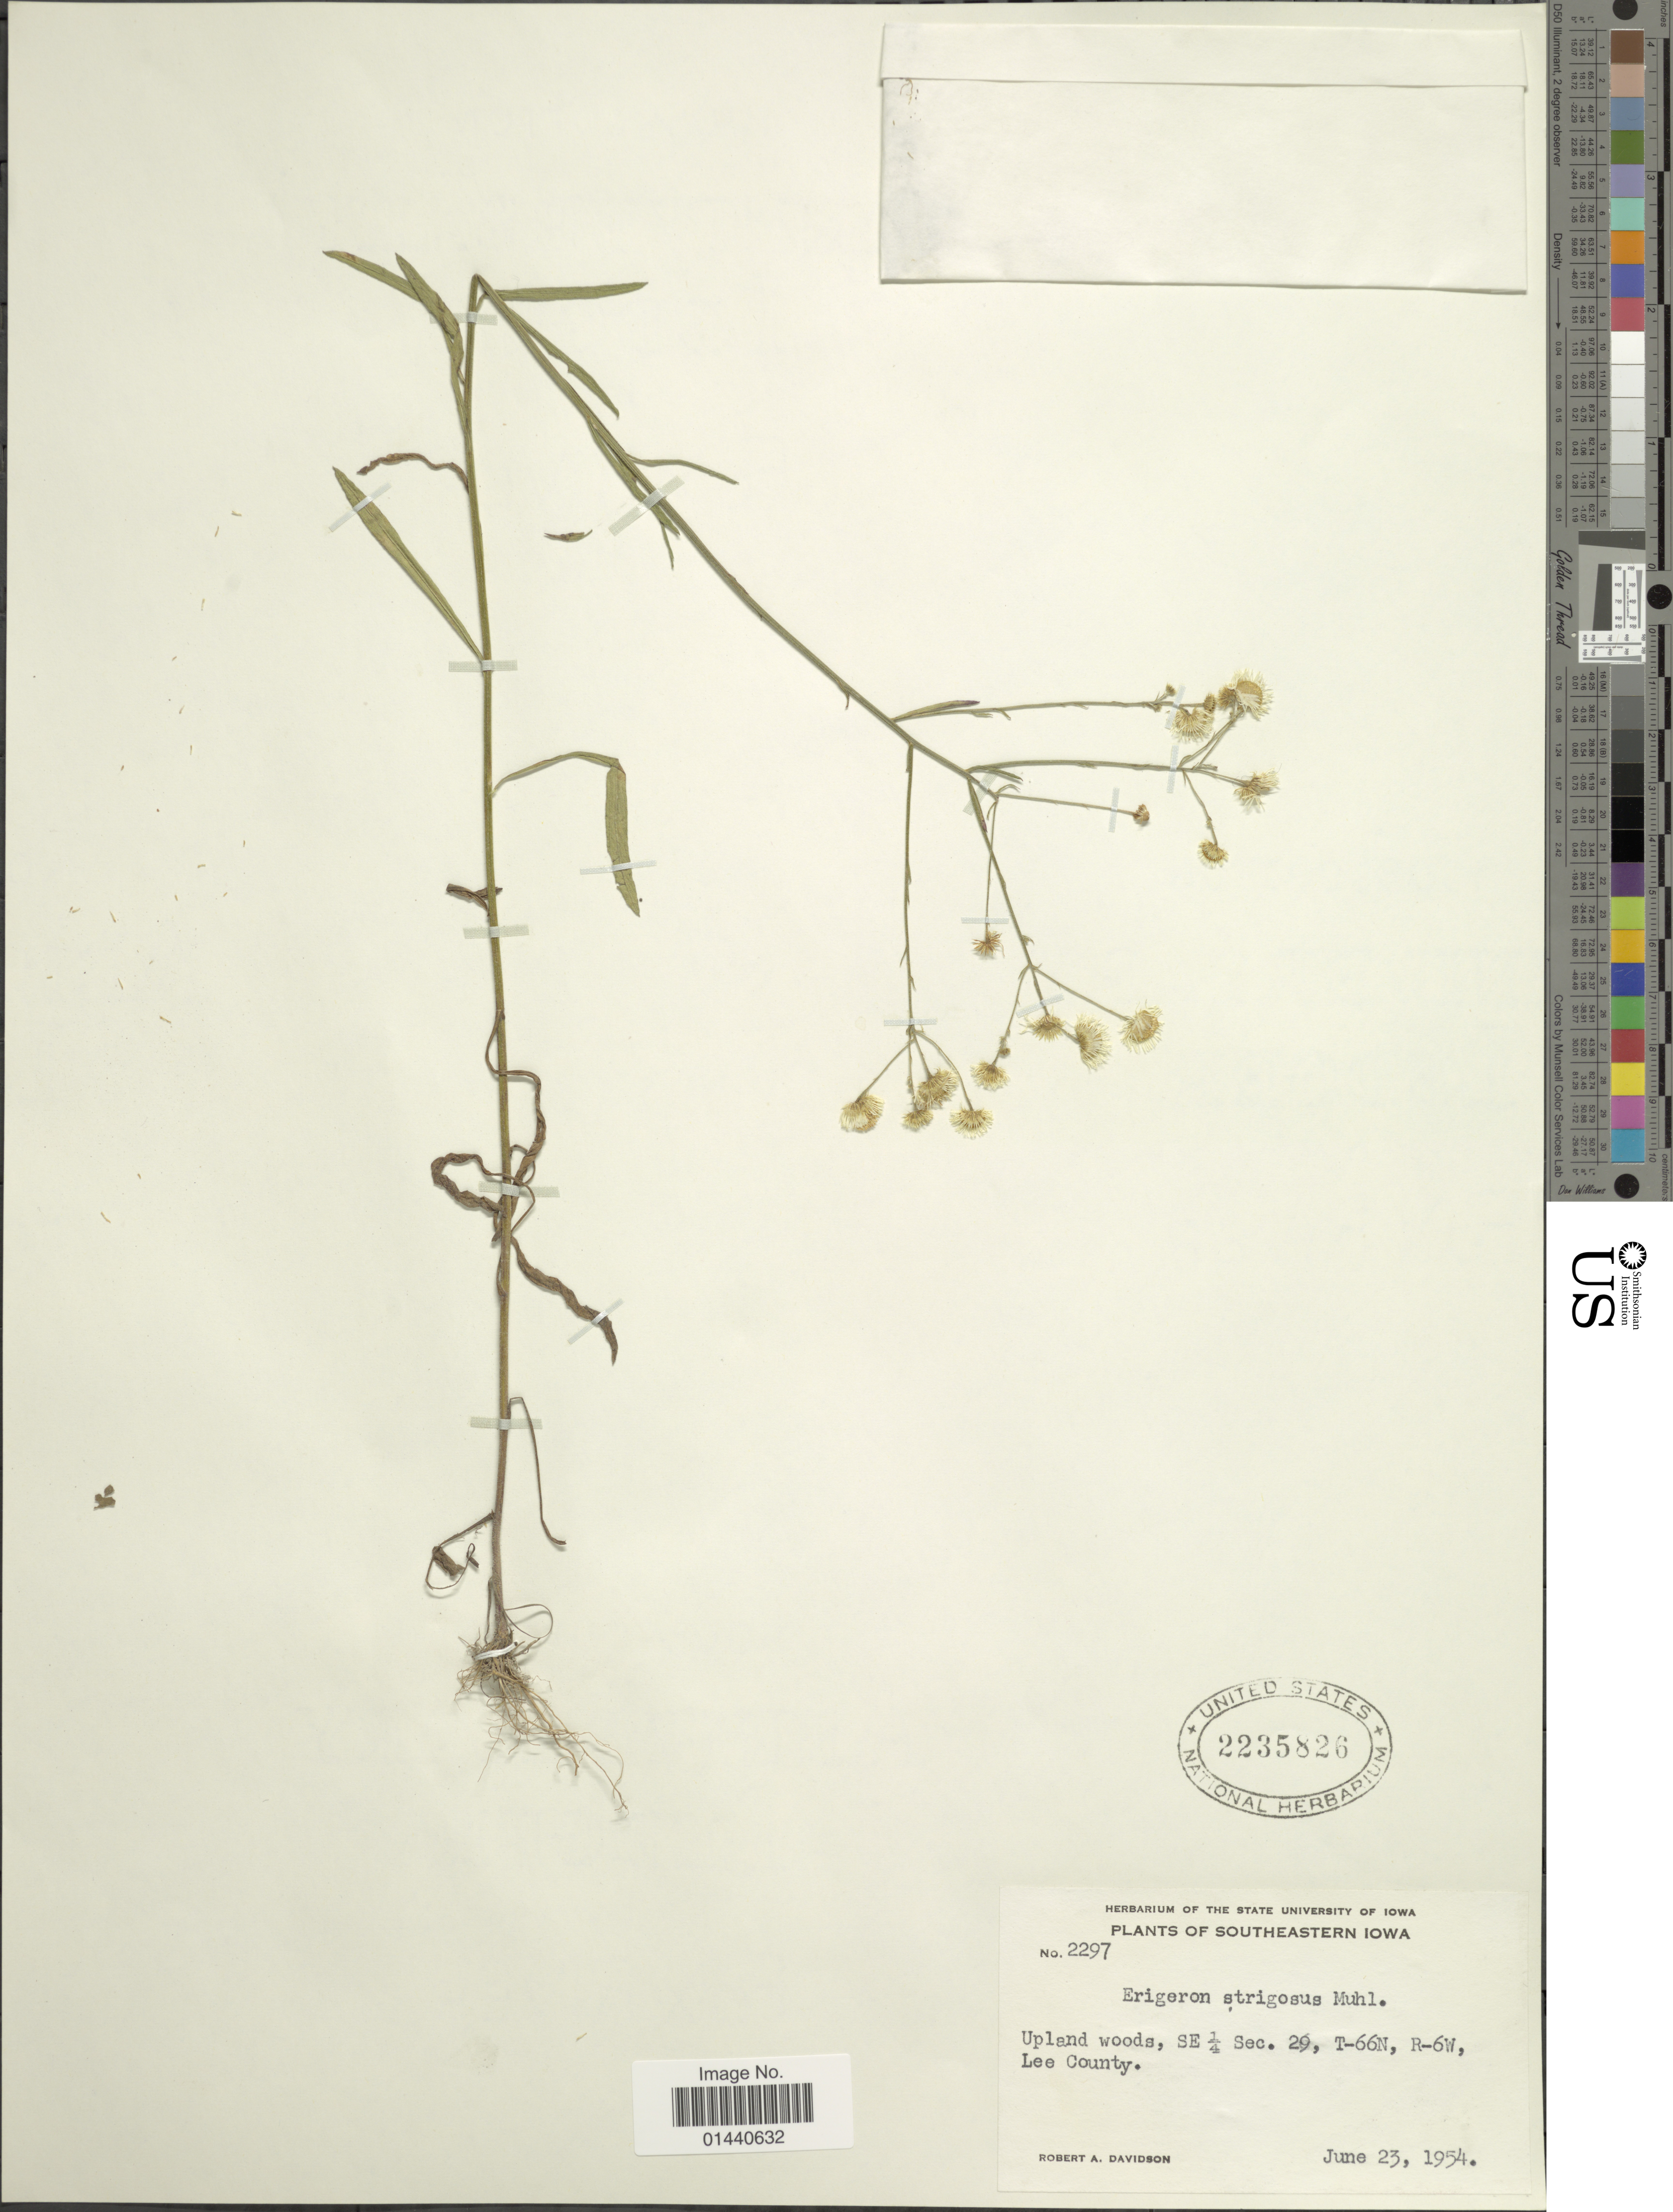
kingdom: Plantae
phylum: Tracheophyta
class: Magnoliopsida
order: Asterales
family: Asteraceae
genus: Erigeron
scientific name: Erigeron strigosus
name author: Muhl. ex Willd.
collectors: R. A. Davidson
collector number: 2297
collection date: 1954-06-23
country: United States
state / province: Iowa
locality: Southeastern Iowa. Upland woods, SE ¼ Sec. 29, T-66N, R-6W, Lee County.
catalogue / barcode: US 2235826